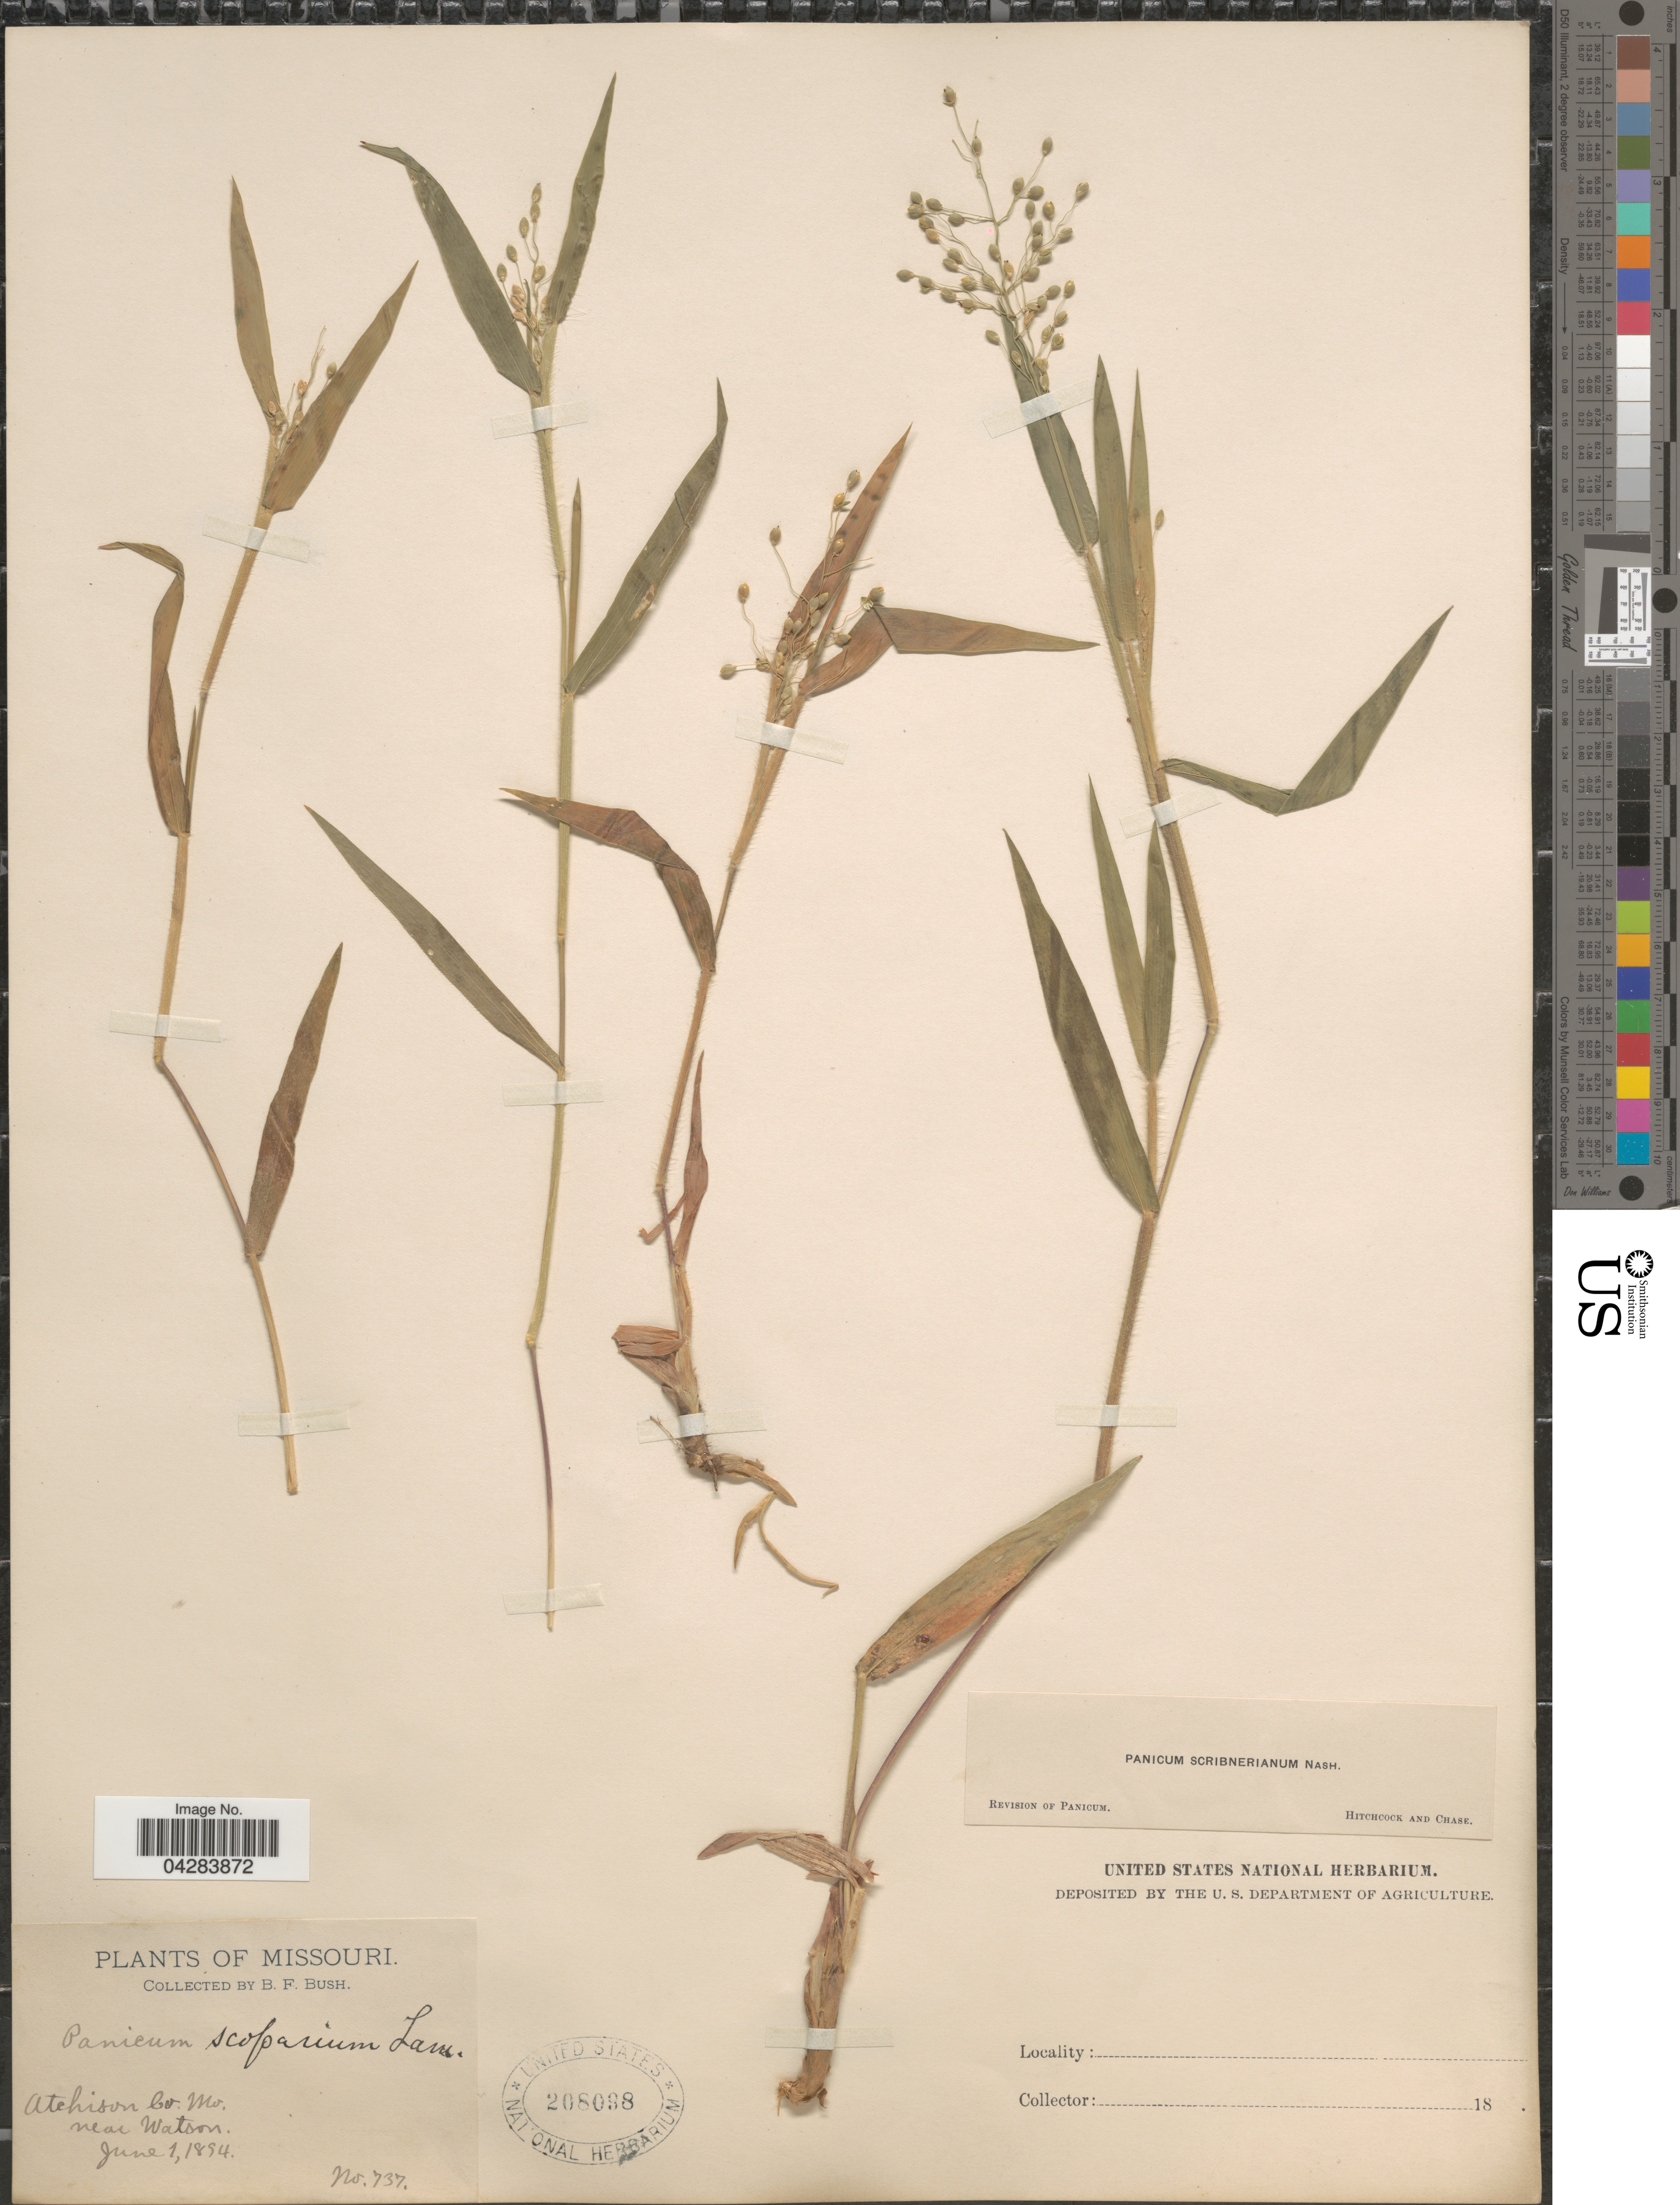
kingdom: Plantae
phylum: Tracheophyta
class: Liliopsida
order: Poales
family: Poaceae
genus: Dichanthelium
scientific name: Dichanthelium oligosanthes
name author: (Schult.) Gould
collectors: B. F. Bush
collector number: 737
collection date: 1894-06-01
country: United States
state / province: Missouri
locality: Atchison Co. near Watson.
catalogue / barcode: US 208098